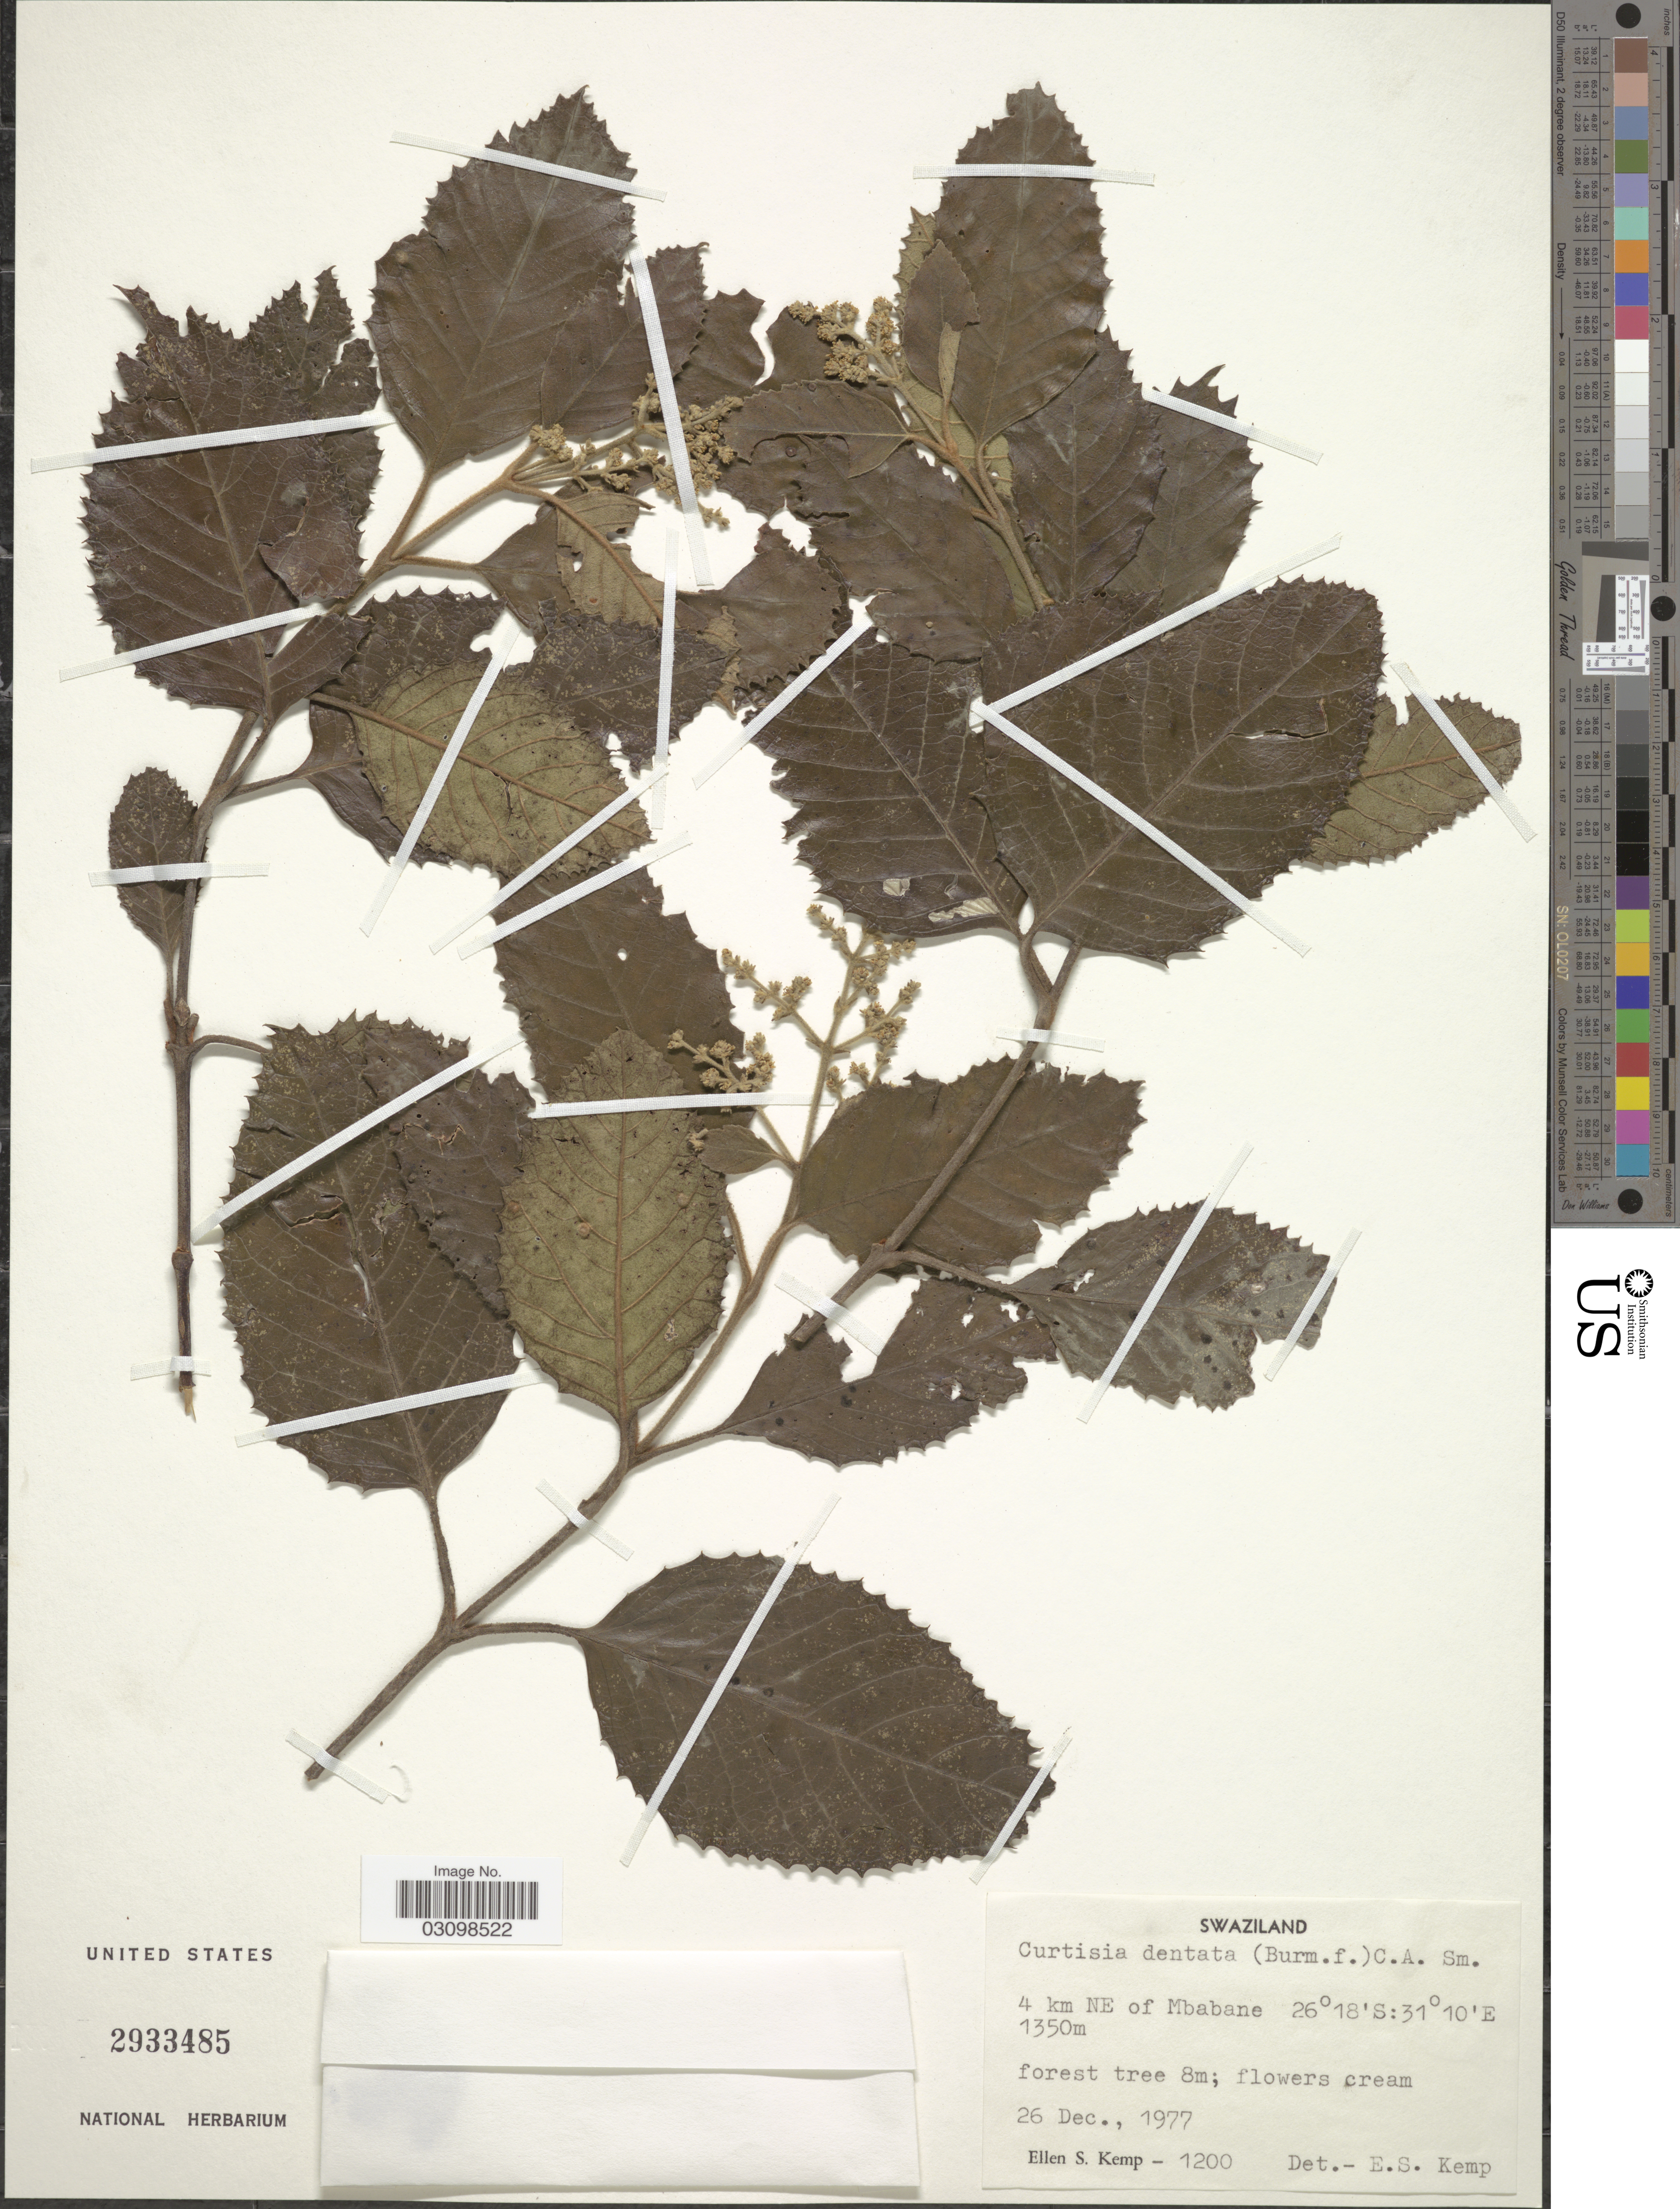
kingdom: Plantae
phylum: Tracheophyta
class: Magnoliopsida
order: Cornales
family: Curtisiaceae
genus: Curtisia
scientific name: Curtisia dentata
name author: (Burm. f.) C.A. Sm.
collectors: E. S. Kemp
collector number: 1200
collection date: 1977-12-26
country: Eswatini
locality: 4 km NE of Mbabane.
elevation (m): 1350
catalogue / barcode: US 2933485